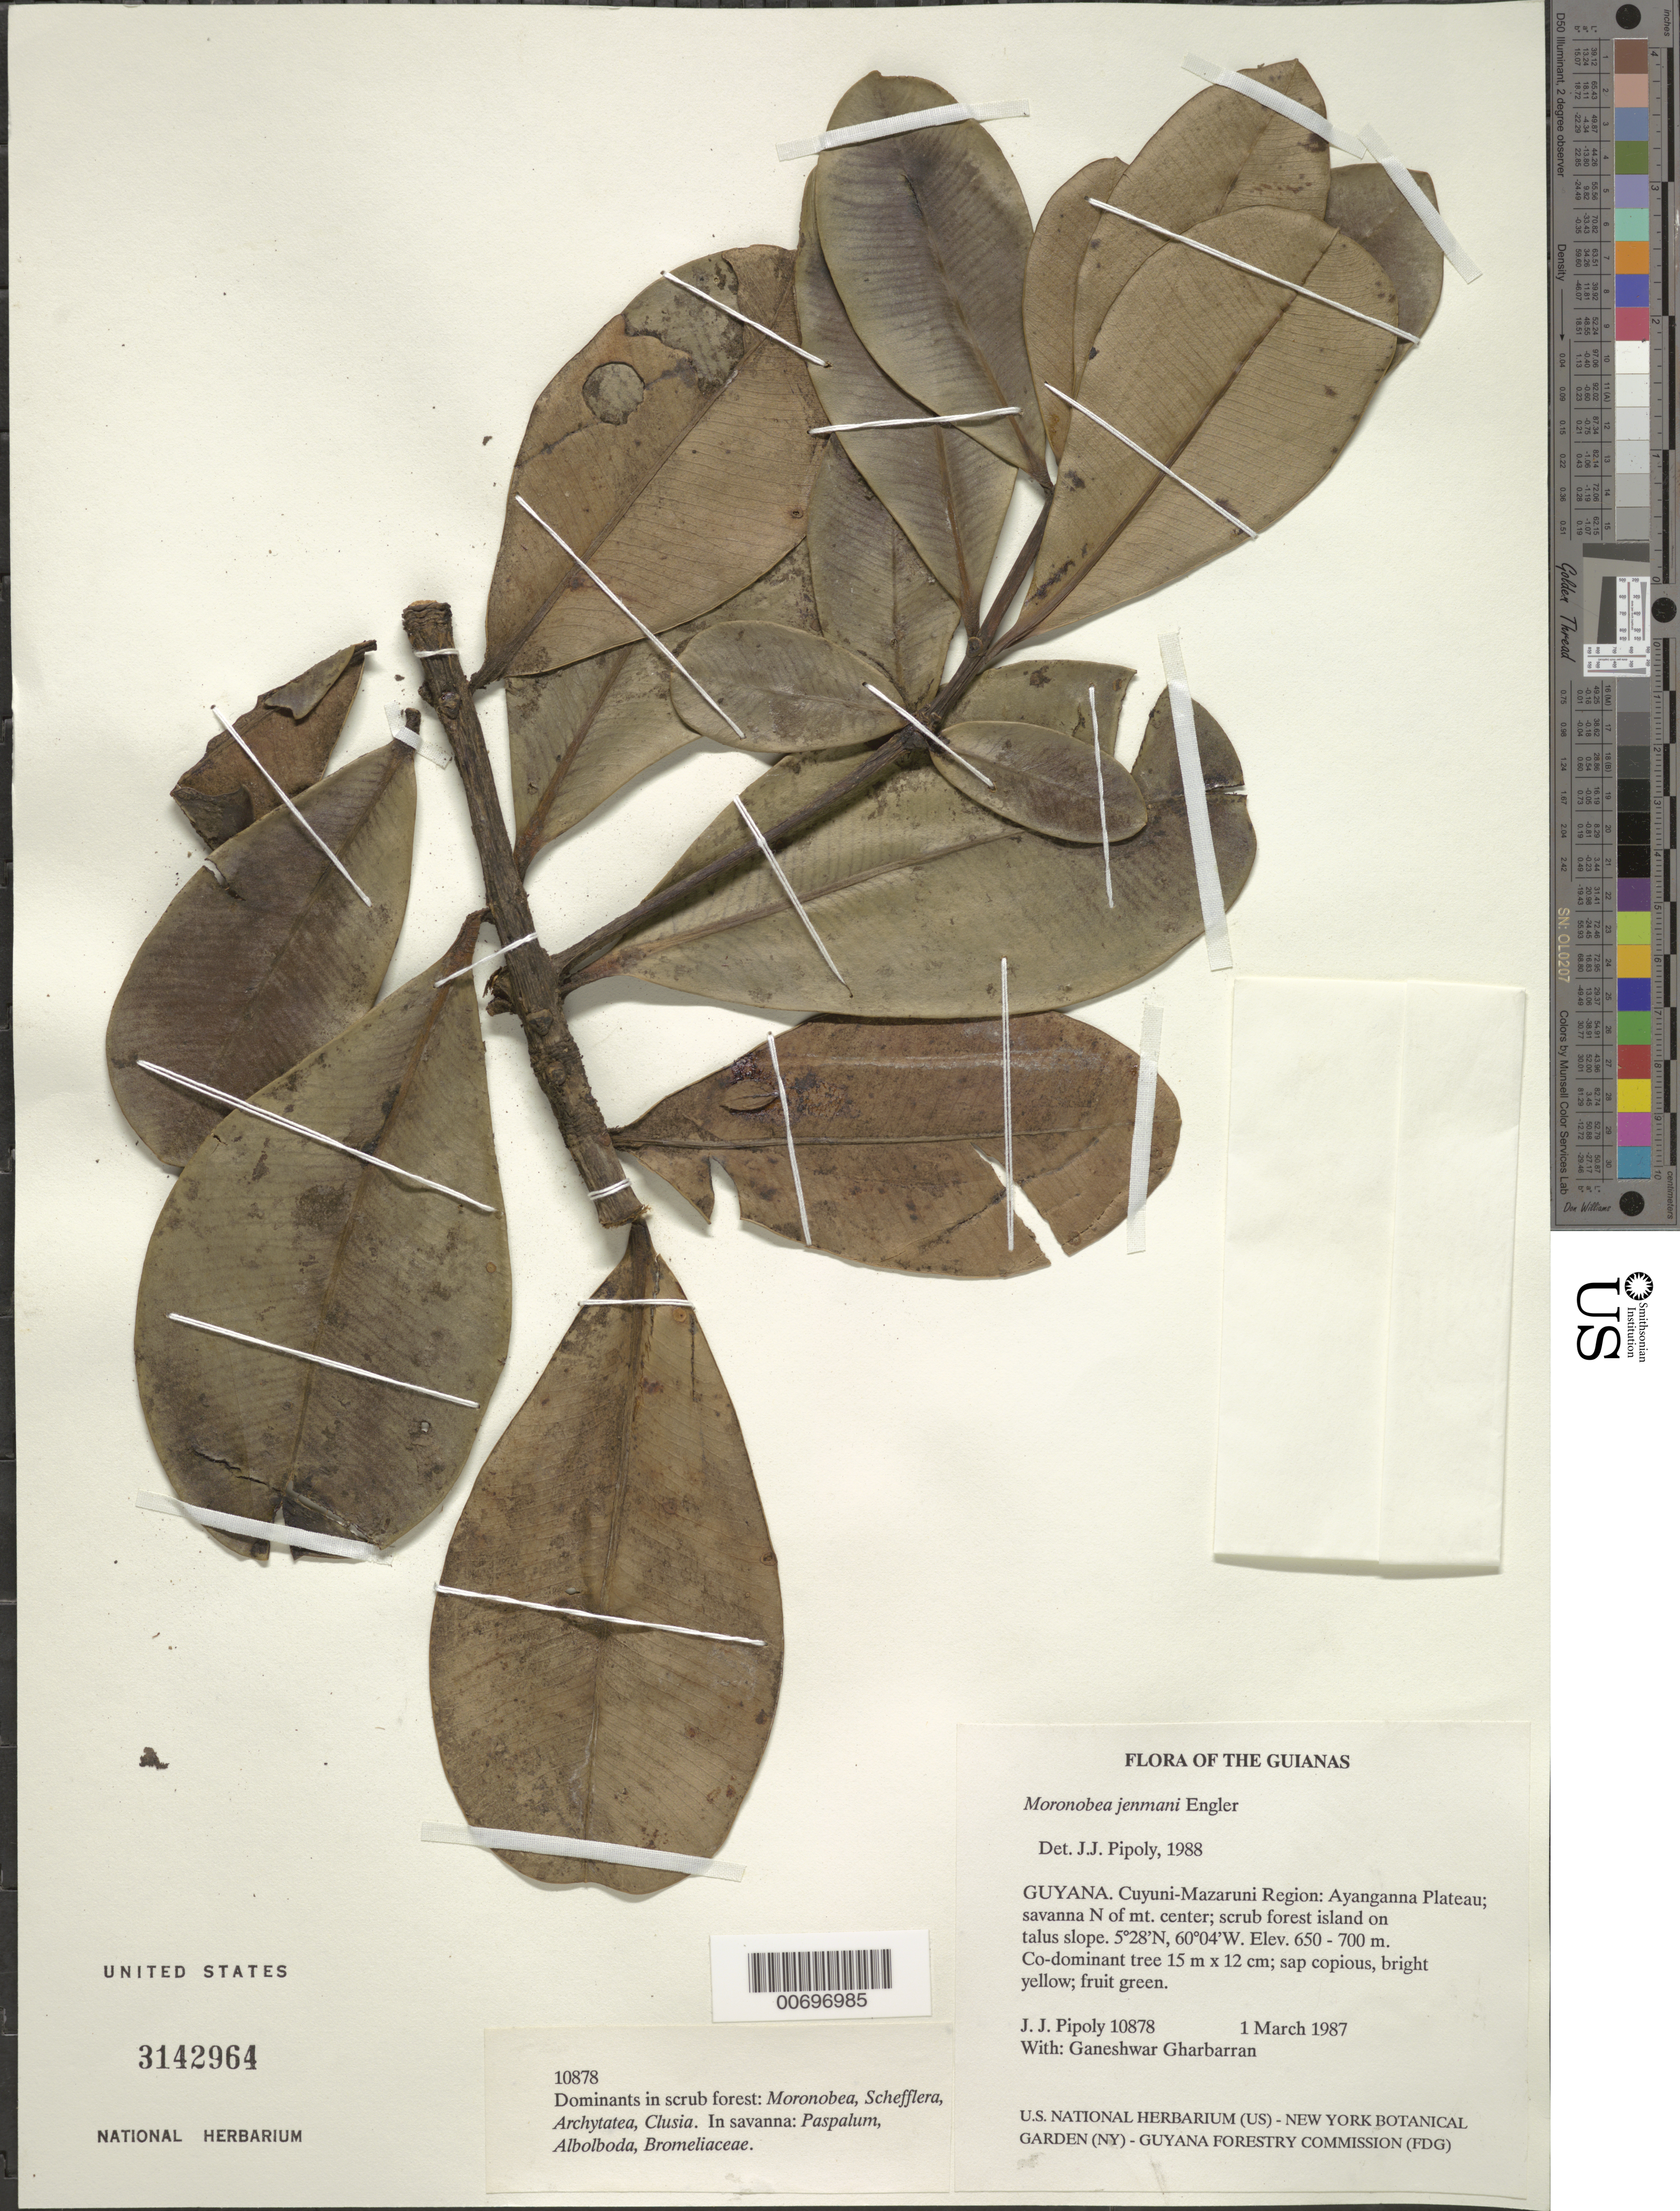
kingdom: Plantae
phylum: Tracheophyta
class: Magnoliopsida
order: Malpighiales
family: Clusiaceae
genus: Moronobea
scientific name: Moronobea jenmanii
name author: Engl.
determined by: Pipoly, J. J., III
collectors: J. J. Pipoly & G. Gharbarran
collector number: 10878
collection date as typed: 1 March 1987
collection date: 1987-03-01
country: Guyana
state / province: Cuyuni-Mazaruni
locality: Ayanganna Plateau, N of mountain center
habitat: Savanna with scrub forest island on talus slope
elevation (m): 650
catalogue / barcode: US 3142964